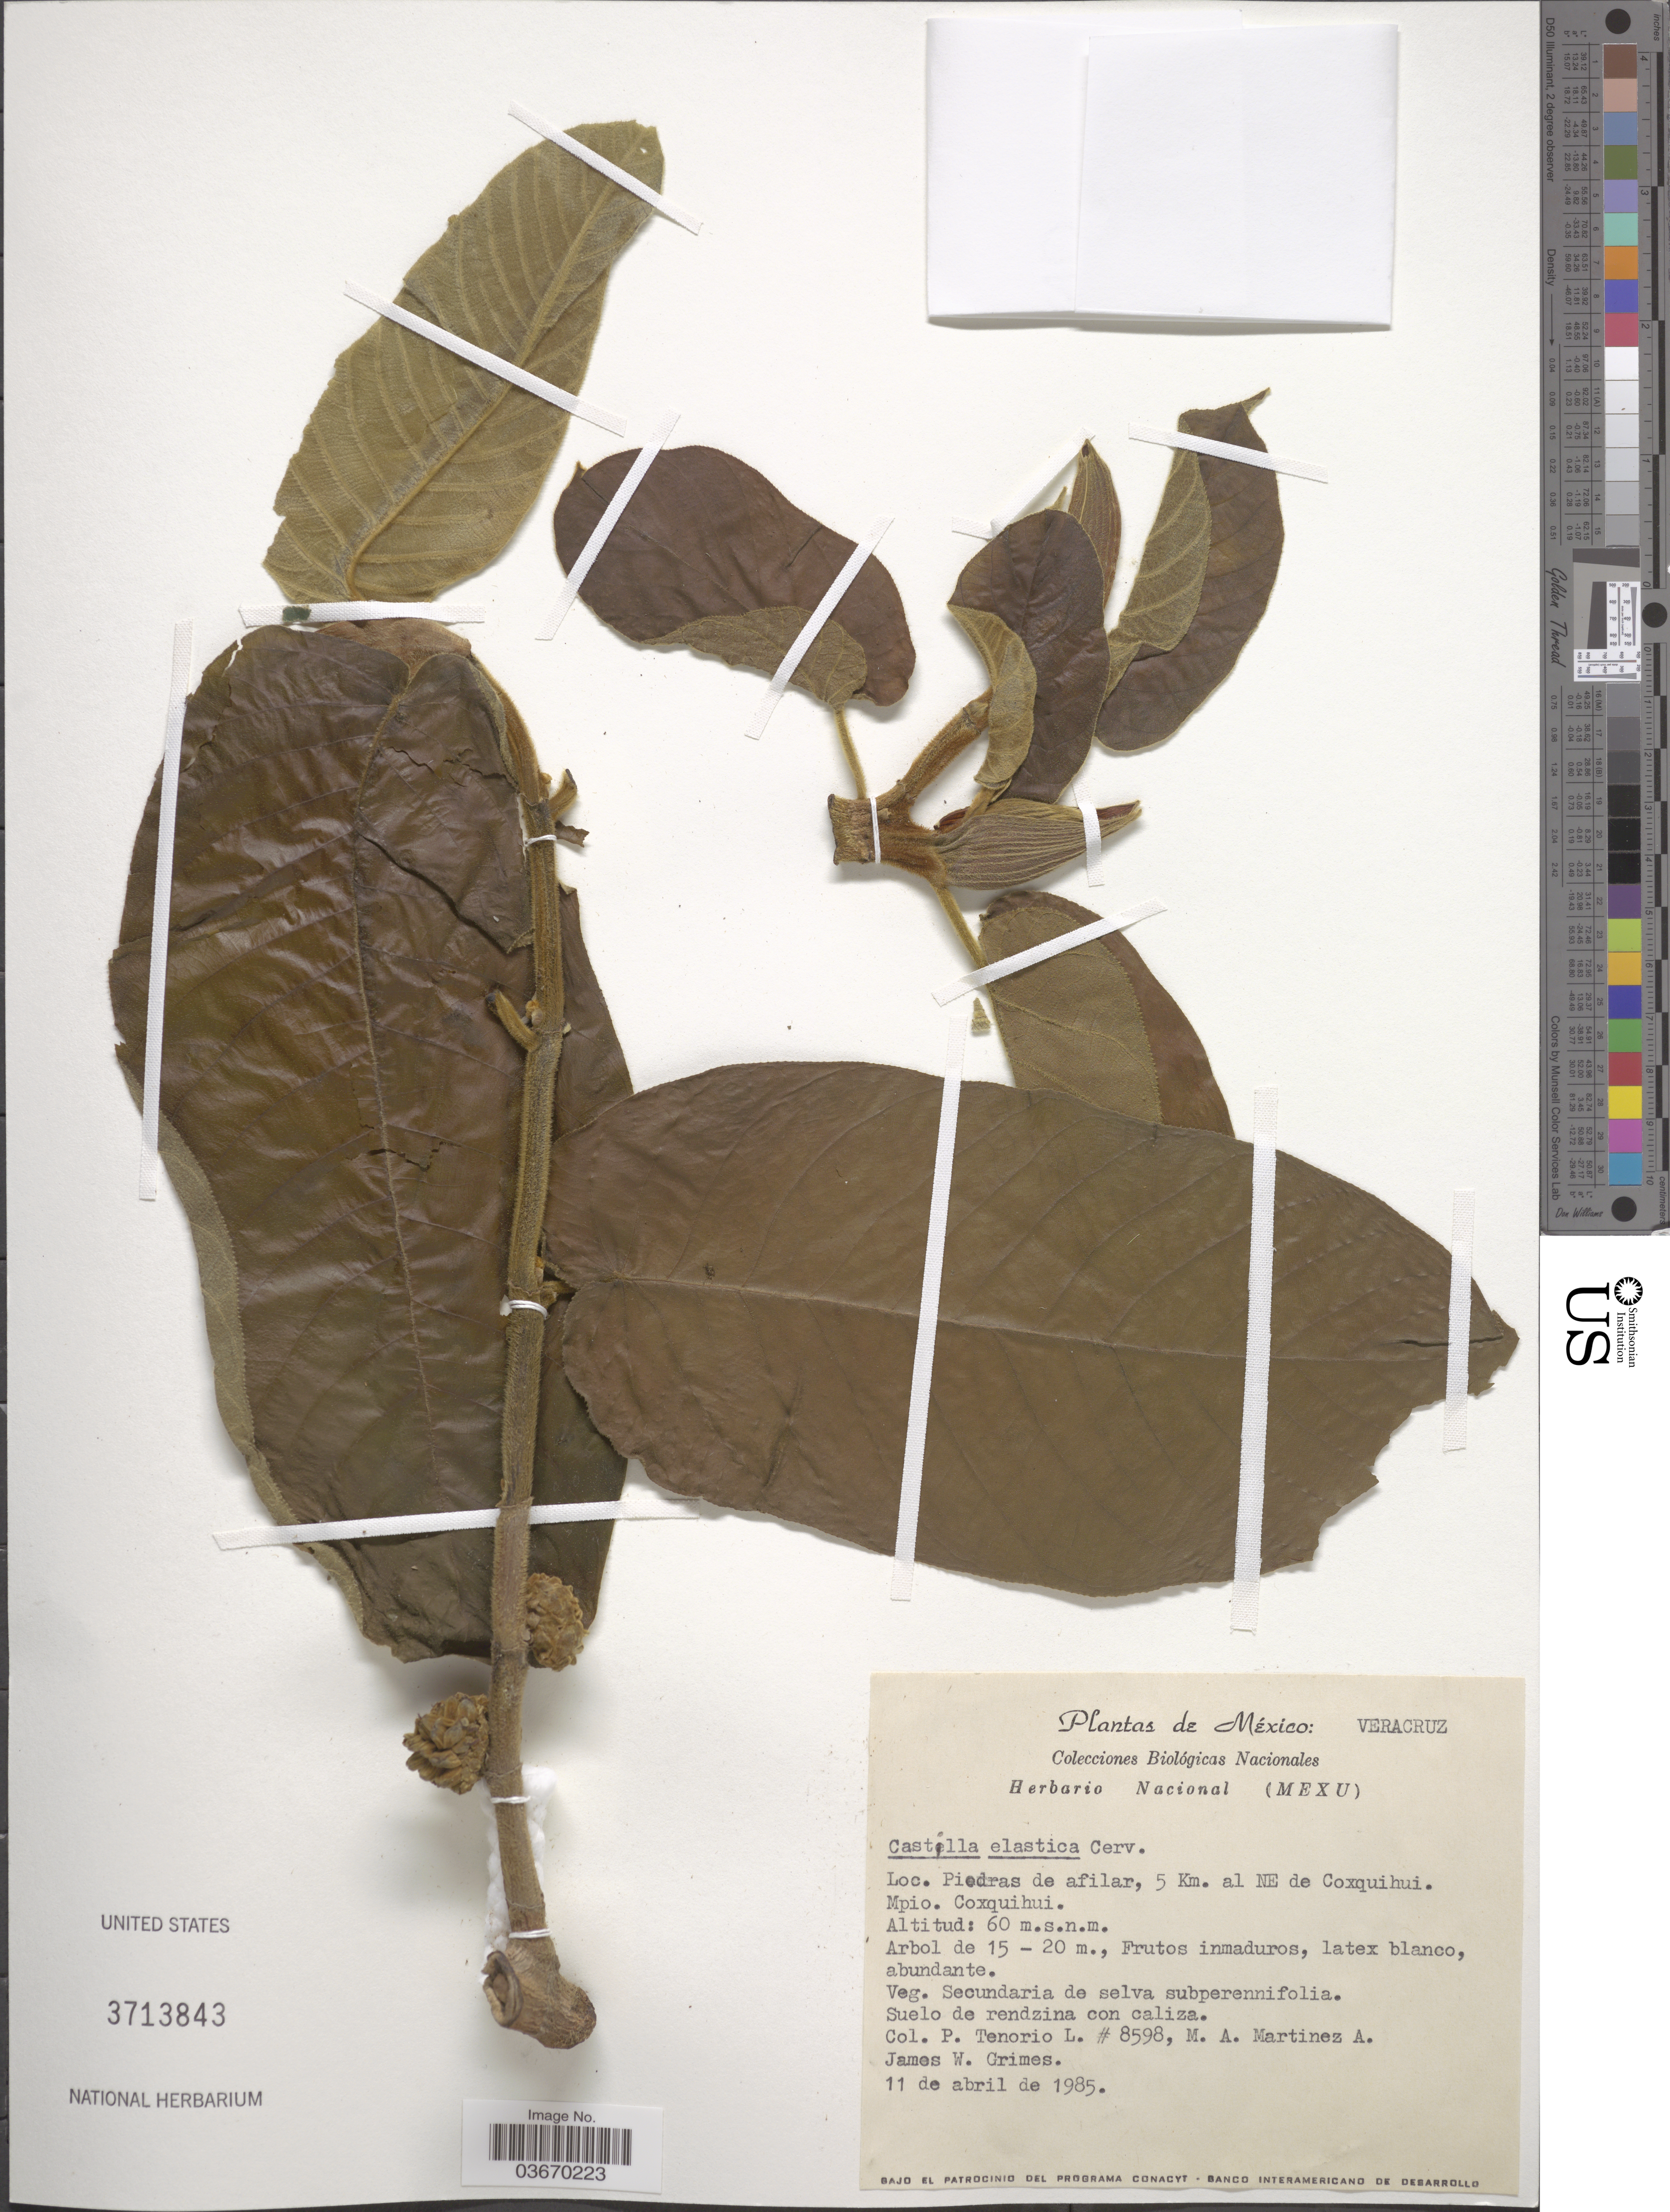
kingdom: Plantae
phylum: Tracheophyta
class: Magnoliopsida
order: Rosales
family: Moraceae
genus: Castilla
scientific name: Castilla elastica subsp. elastica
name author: Sessé ex Cerv.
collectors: P. Tenorio L., M. A. Martínez Alfaro & J. W. Grimes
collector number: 8598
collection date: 1985-04-11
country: Mexico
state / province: Veracruz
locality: Veracruz. Piedras de afilar, 5 Km. al NE de Coxquihui. Mpio. Coxquihui.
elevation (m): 60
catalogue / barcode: US 3713843